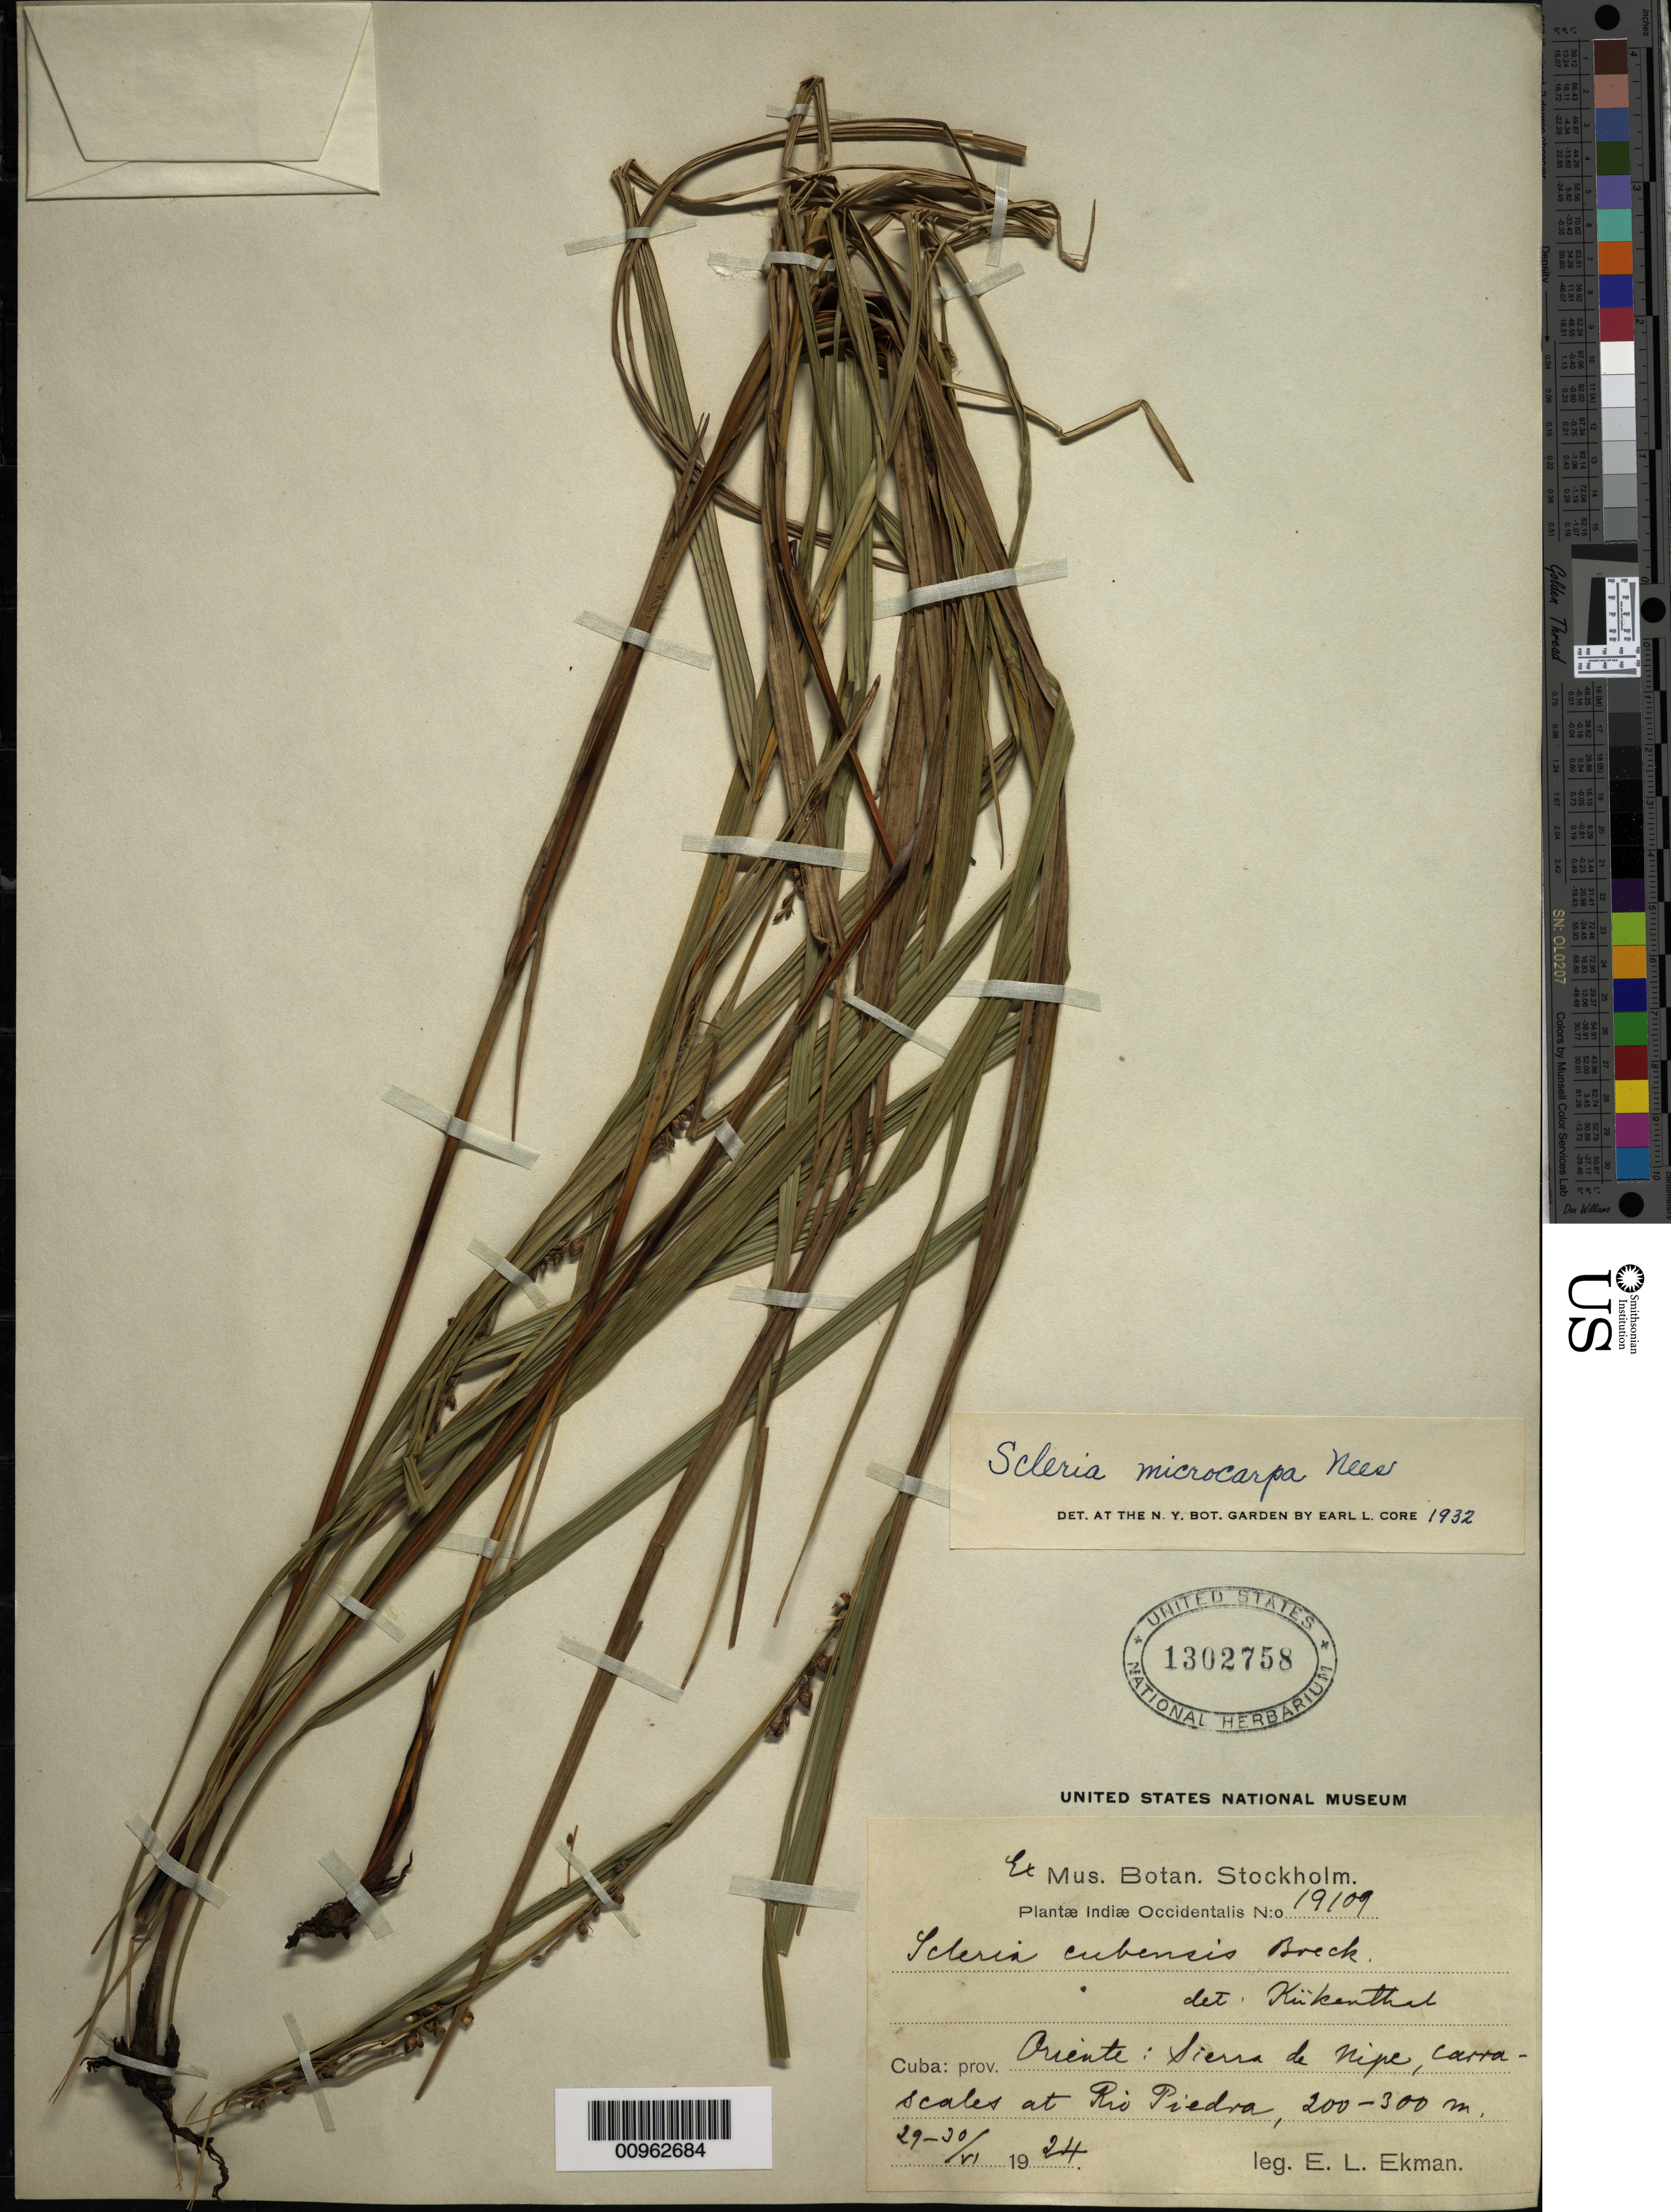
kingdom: Plantae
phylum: Tracheophyta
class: Liliopsida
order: Poales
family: Cyperaceae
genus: Scleria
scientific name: Scleria microcarpa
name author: Nees ex Kunth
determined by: Core, E. L.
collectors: E. L. Ekman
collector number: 19109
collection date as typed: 29 Jun 1924 to 30 Jun 1924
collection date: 1924-06-29/1924-06-30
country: Cuba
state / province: Holguín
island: Cuba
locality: Sierra de Nipe, at Rio Piedra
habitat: Carrascales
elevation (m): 200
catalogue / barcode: US 1302758